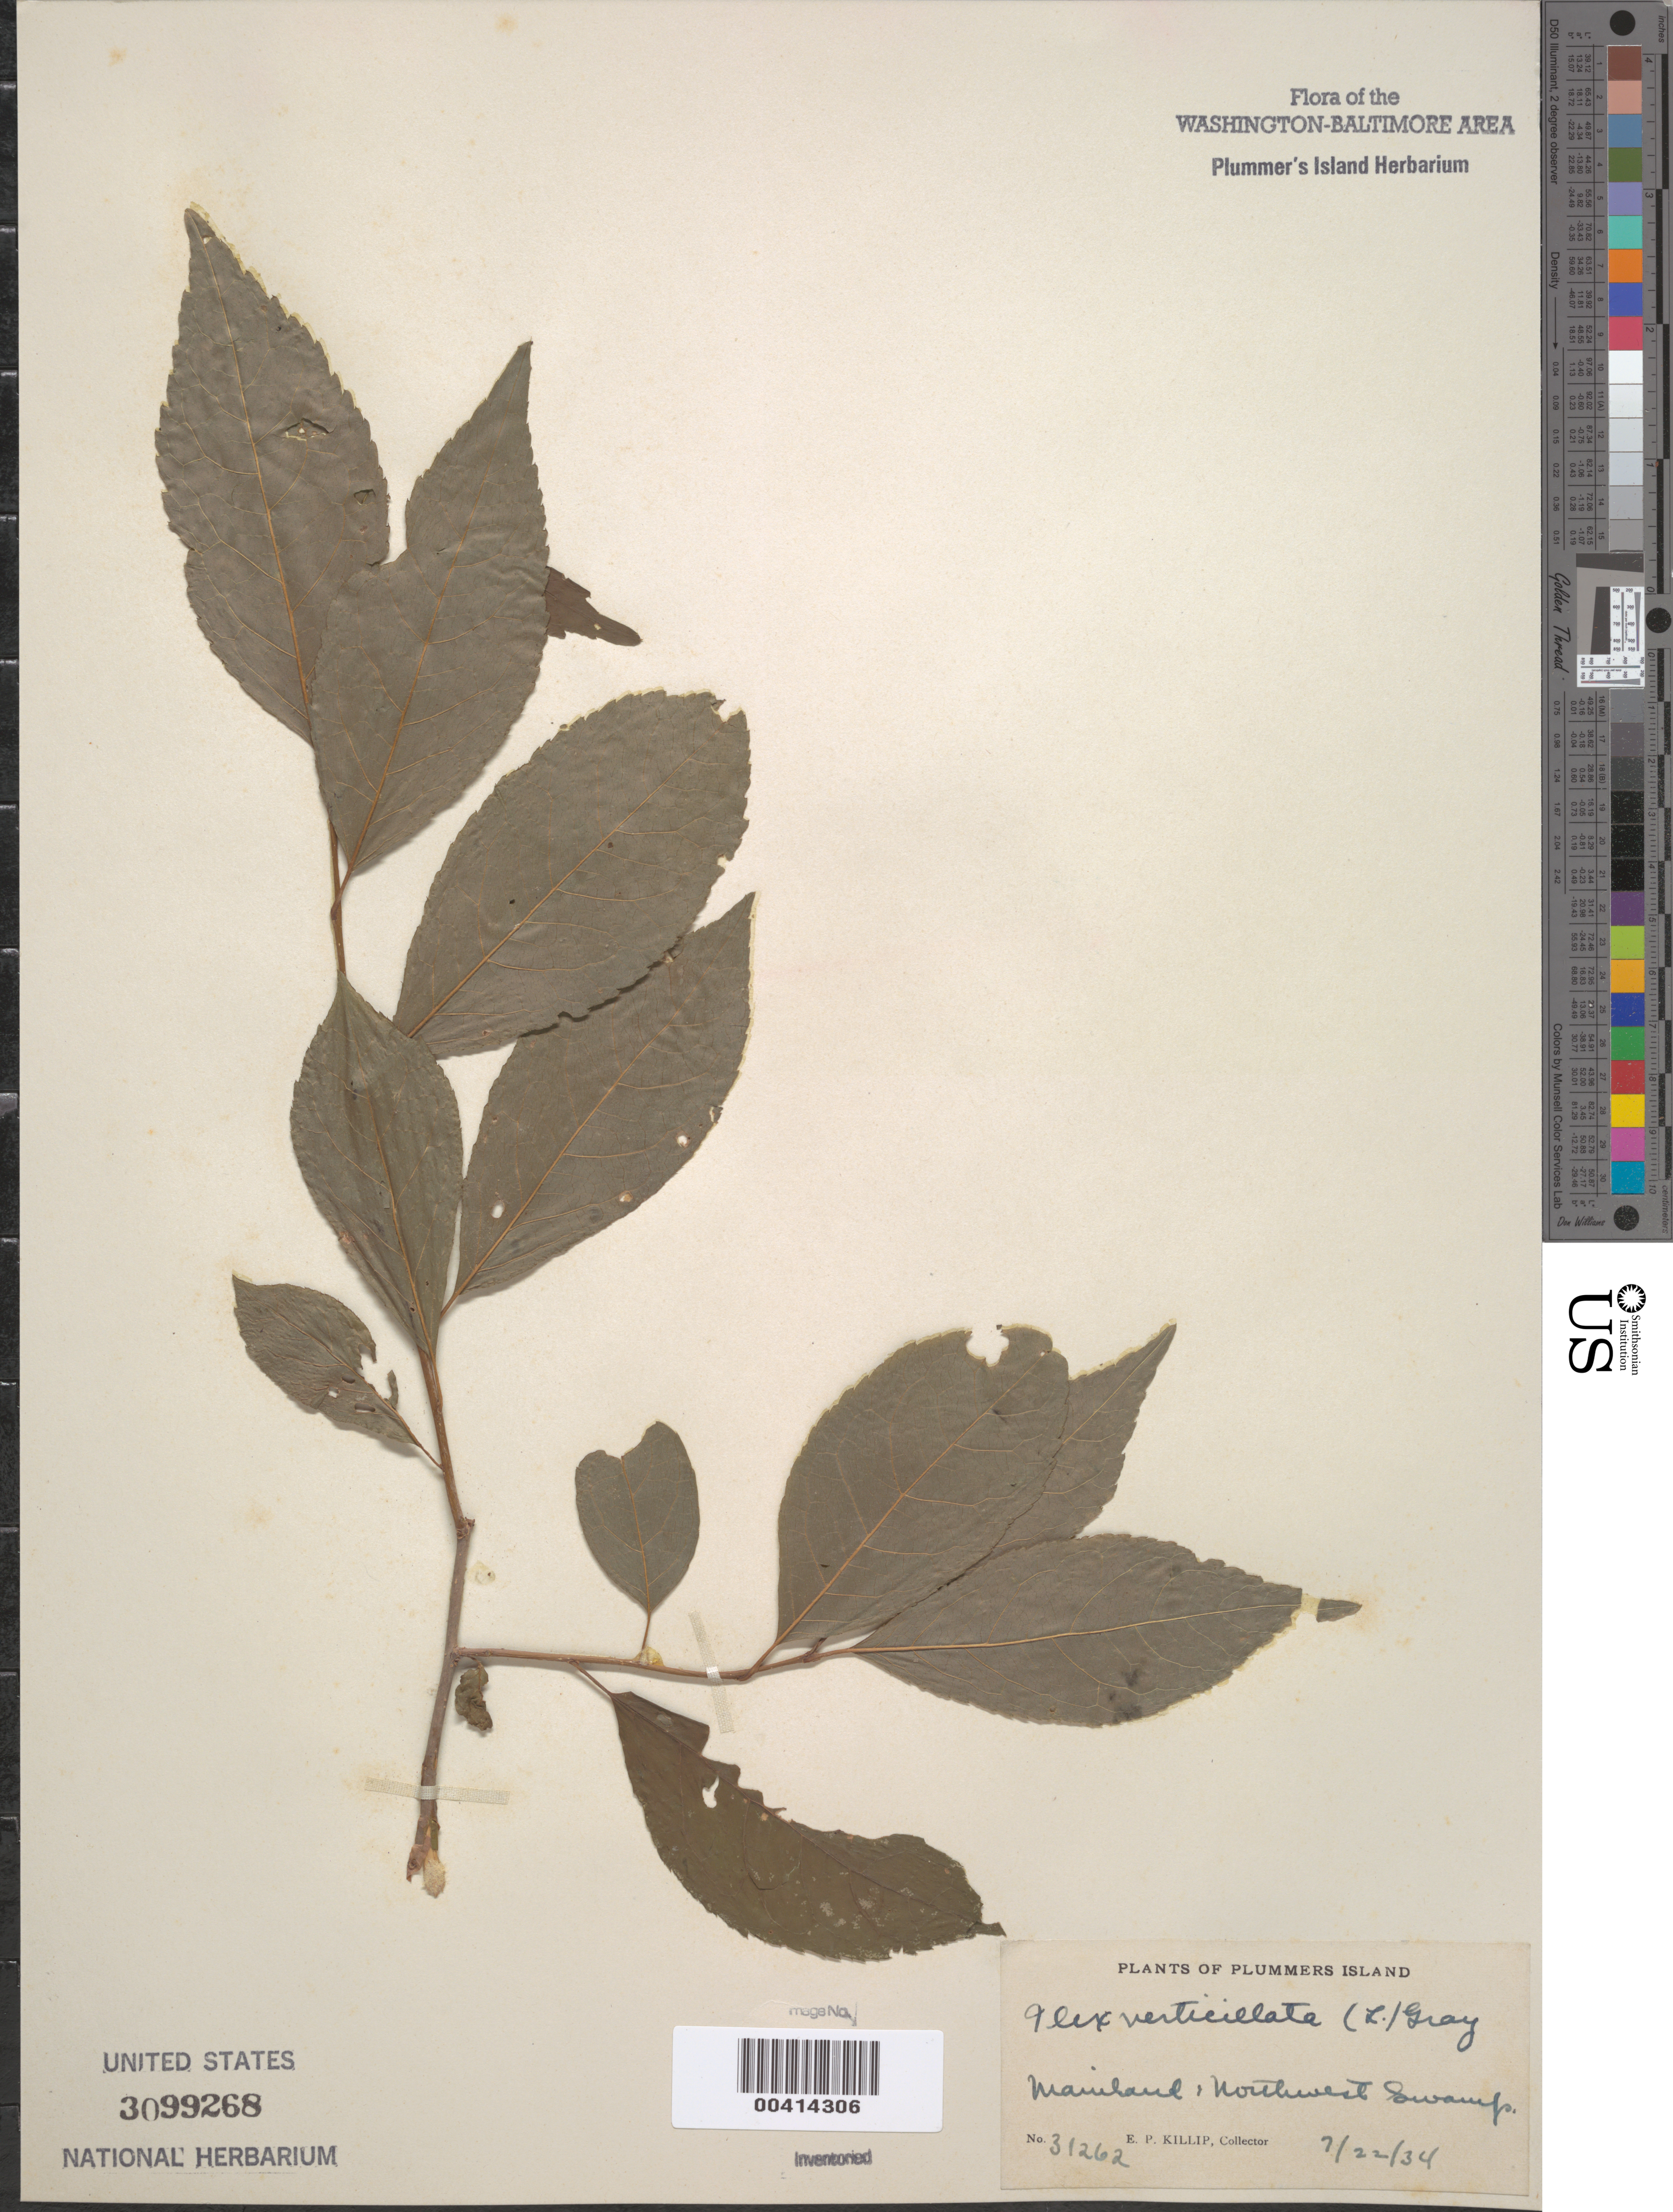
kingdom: Plantae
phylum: Tracheophyta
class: Magnoliopsida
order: Aquifoliales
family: Aquifoliaceae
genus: Ilex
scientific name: Ilex verticillata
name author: (L.) A. Gray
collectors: E. P. Killip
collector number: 31262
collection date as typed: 22 Jul 1934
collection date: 1934-07-22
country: United States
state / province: Maryland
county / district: Montgomery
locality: Plummer's Island; Mainland, northwest swamp C. & O. Canal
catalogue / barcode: US 3099268